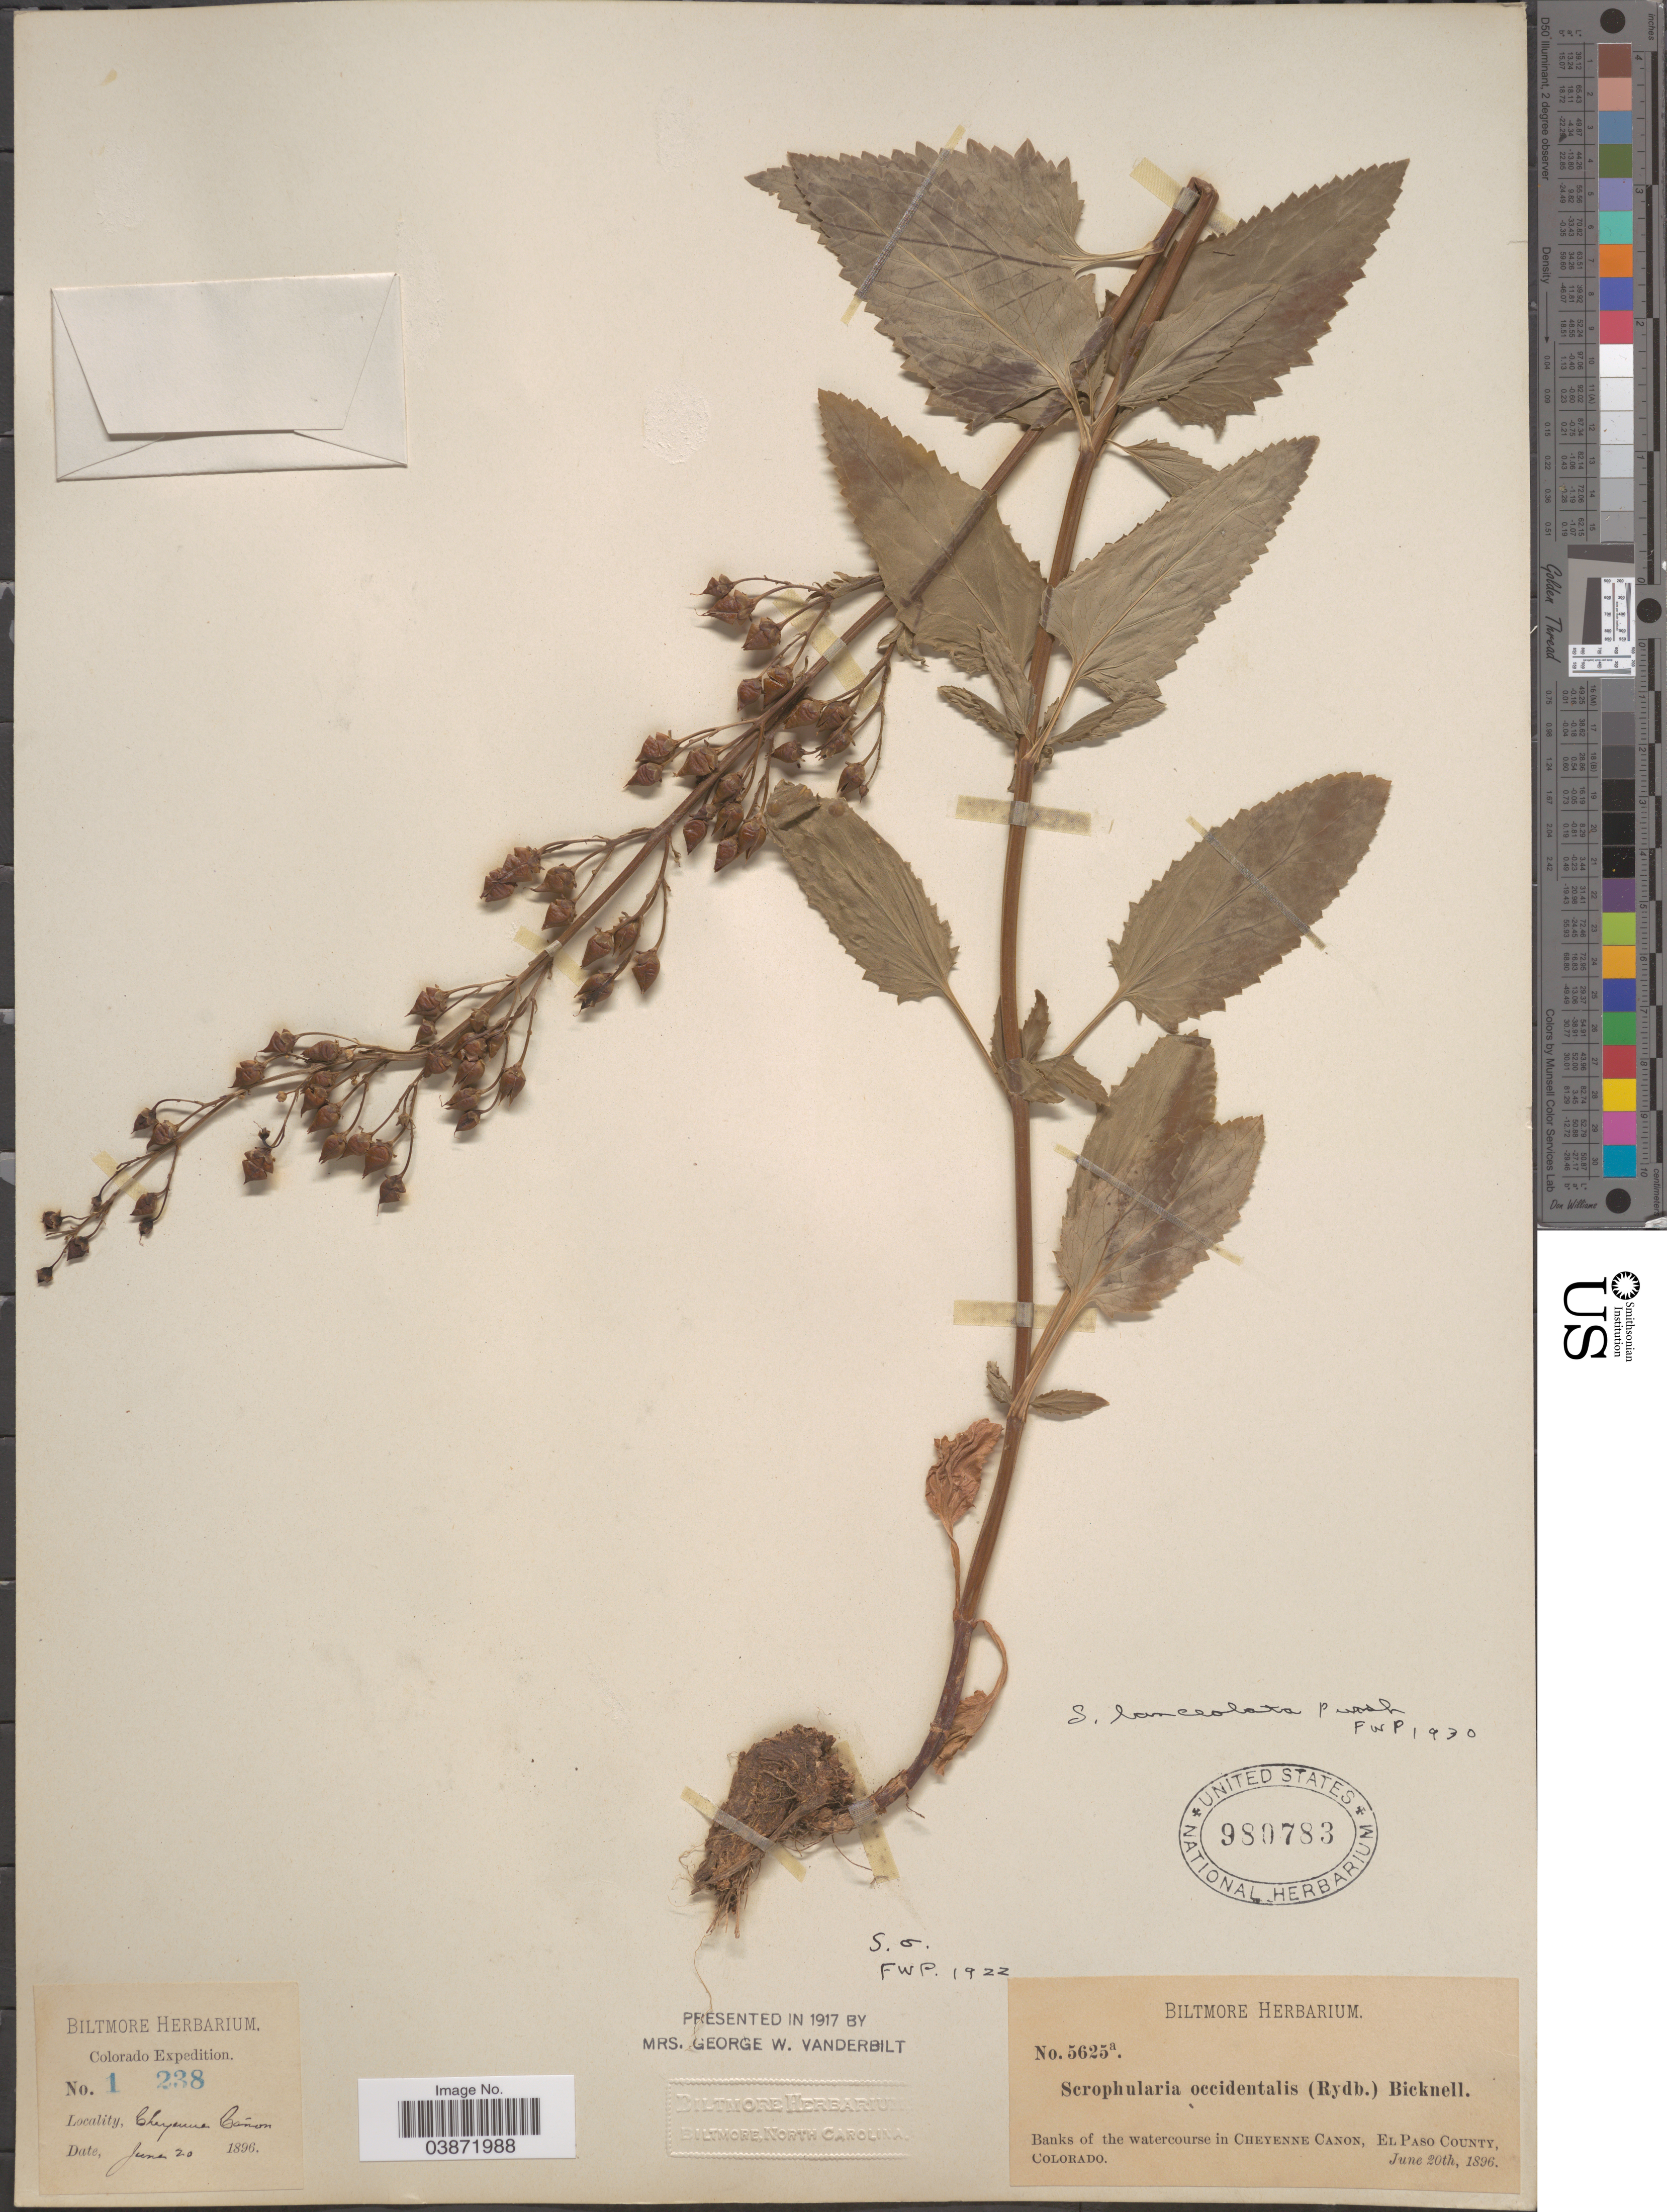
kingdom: Plantae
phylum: Tracheophyta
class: Magnoliopsida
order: Lamiales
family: Scrophulariaceae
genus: Scrophularia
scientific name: Scrophularia lanceolata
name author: Pursh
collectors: ex herb. Biltmore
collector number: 5625a/1238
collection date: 1896-06-20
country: United States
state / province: Colorado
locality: Banks of the watercourse in Cheyenne Cañon, El Paso County.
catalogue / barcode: US 980783